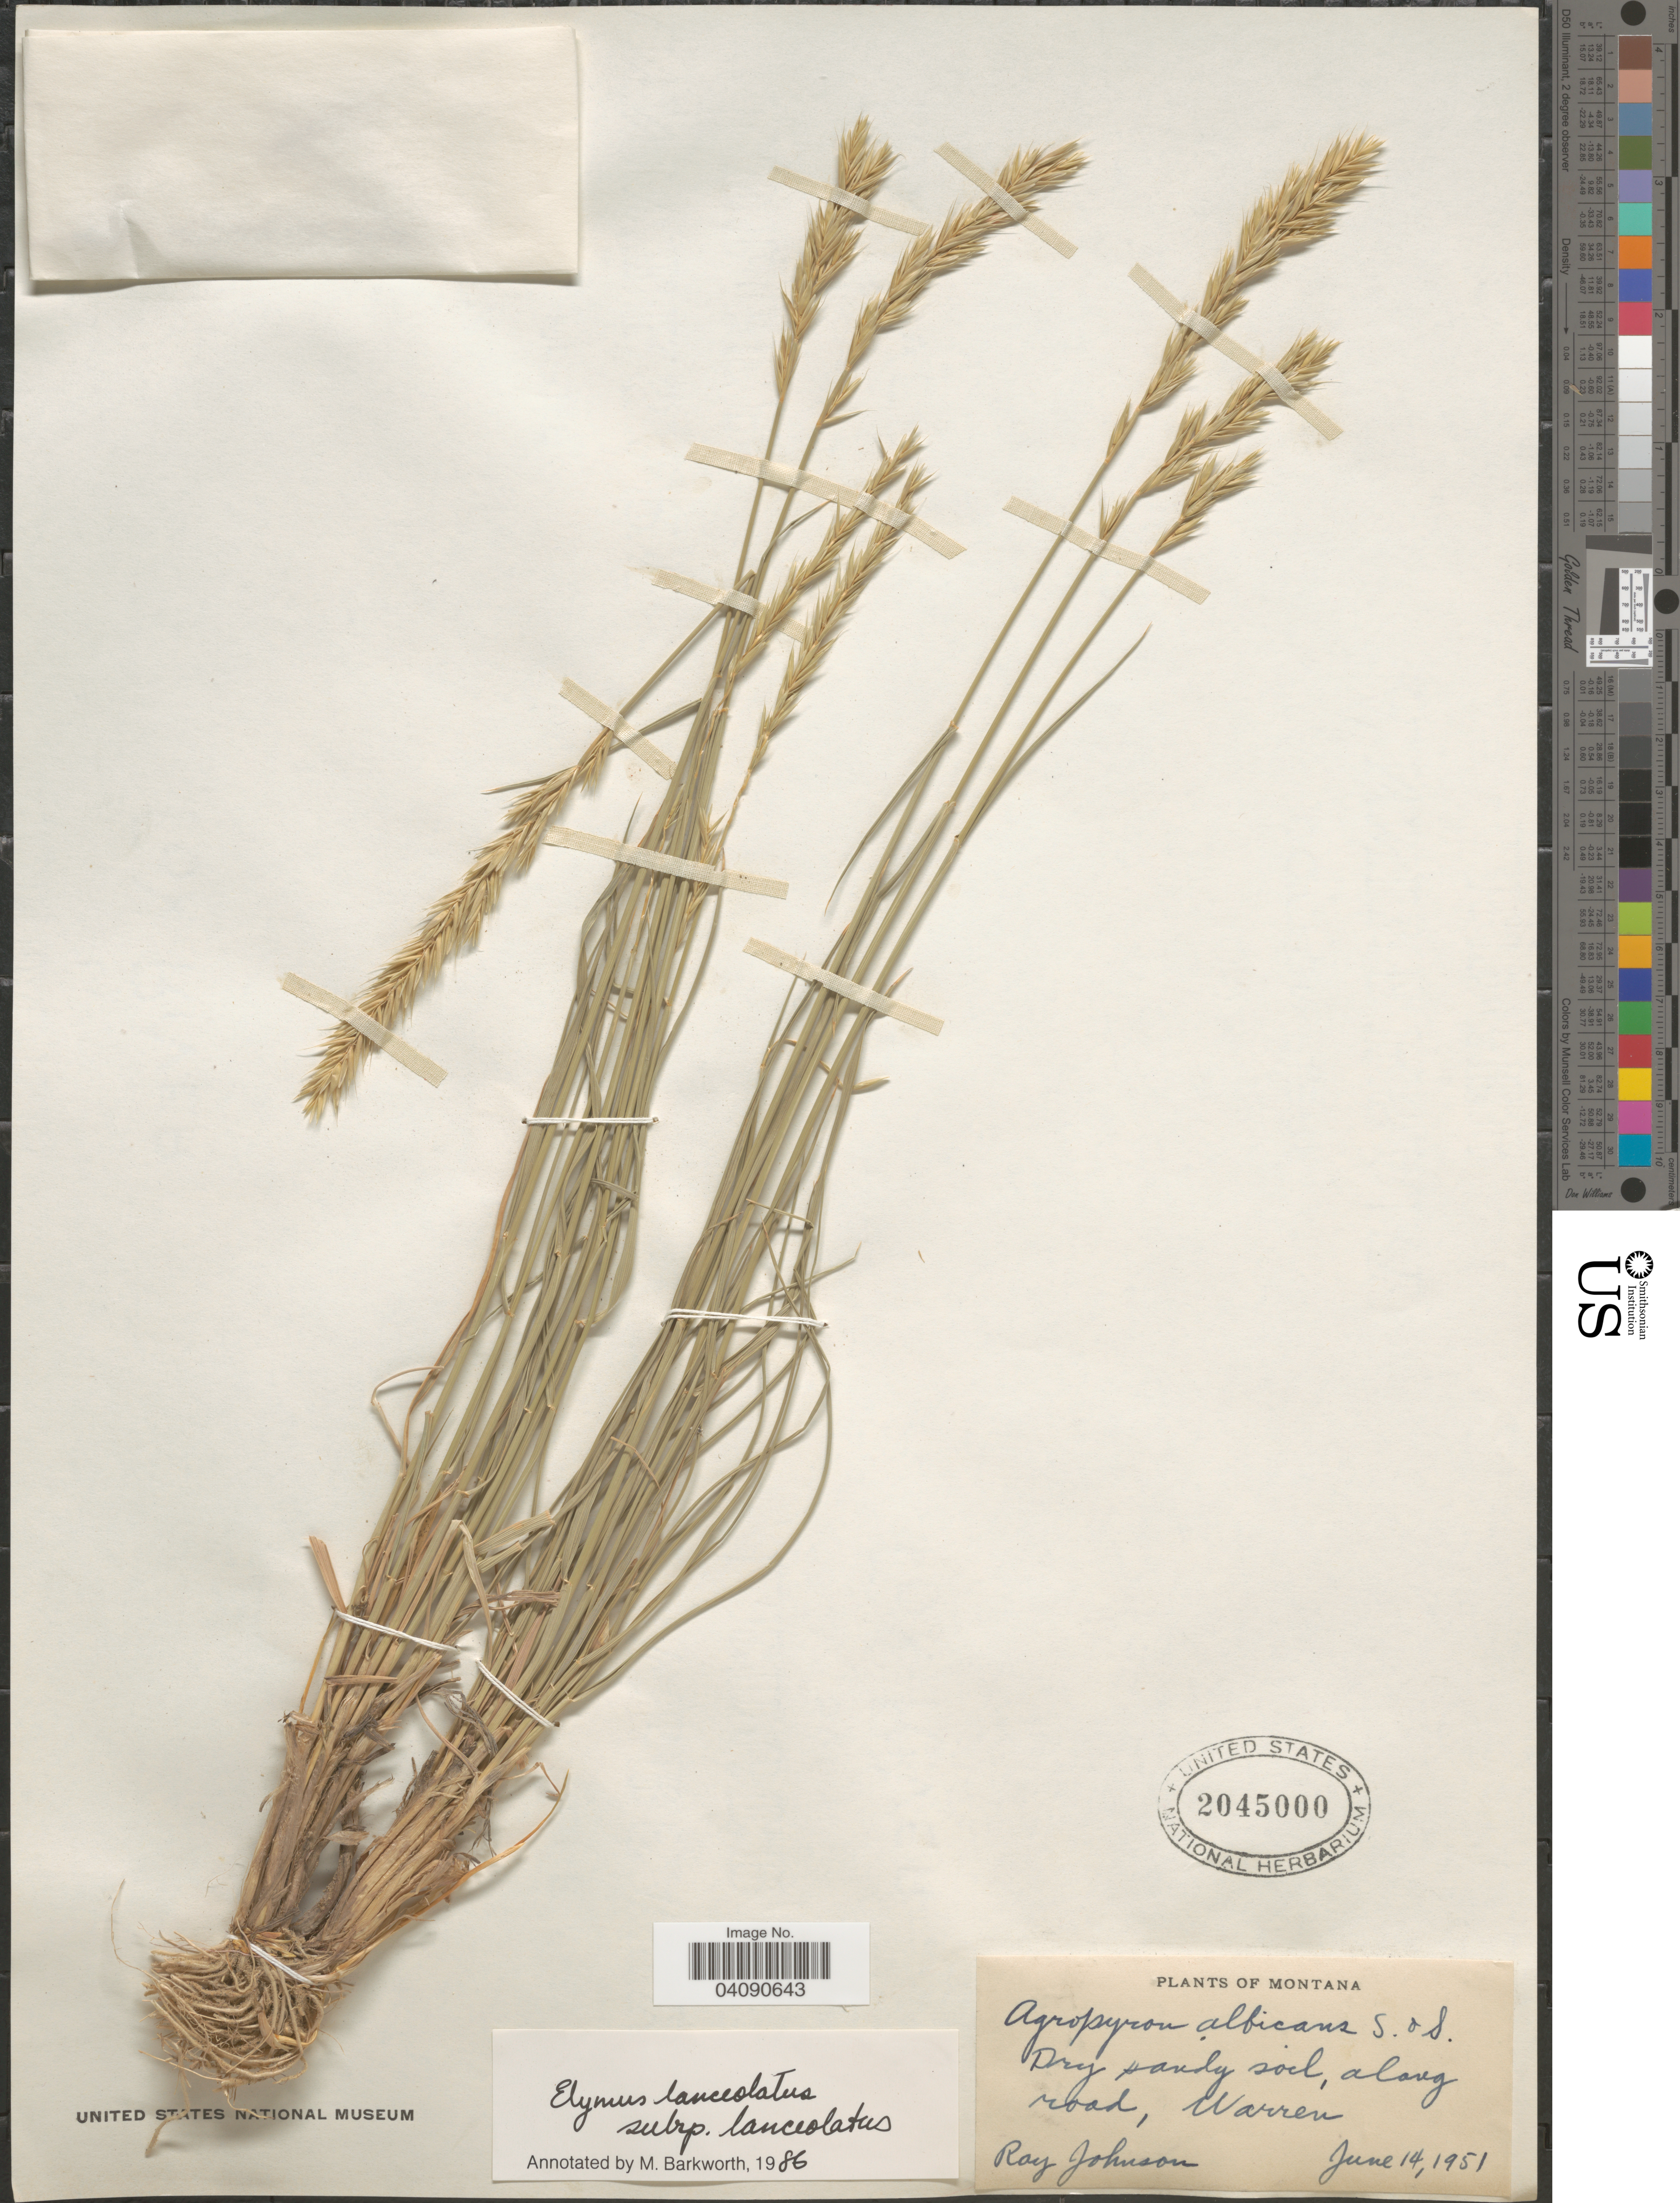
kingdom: Plantae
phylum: Tracheophyta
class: Liliopsida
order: Poales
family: Poaceae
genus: Elymus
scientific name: Elymus albicans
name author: (Scribn. & J.G. Sm.) Á. Löve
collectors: R. Johnson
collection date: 1951-06-14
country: United States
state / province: Montana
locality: Dry sandy soil, along road, Warren.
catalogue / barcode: US 2045000